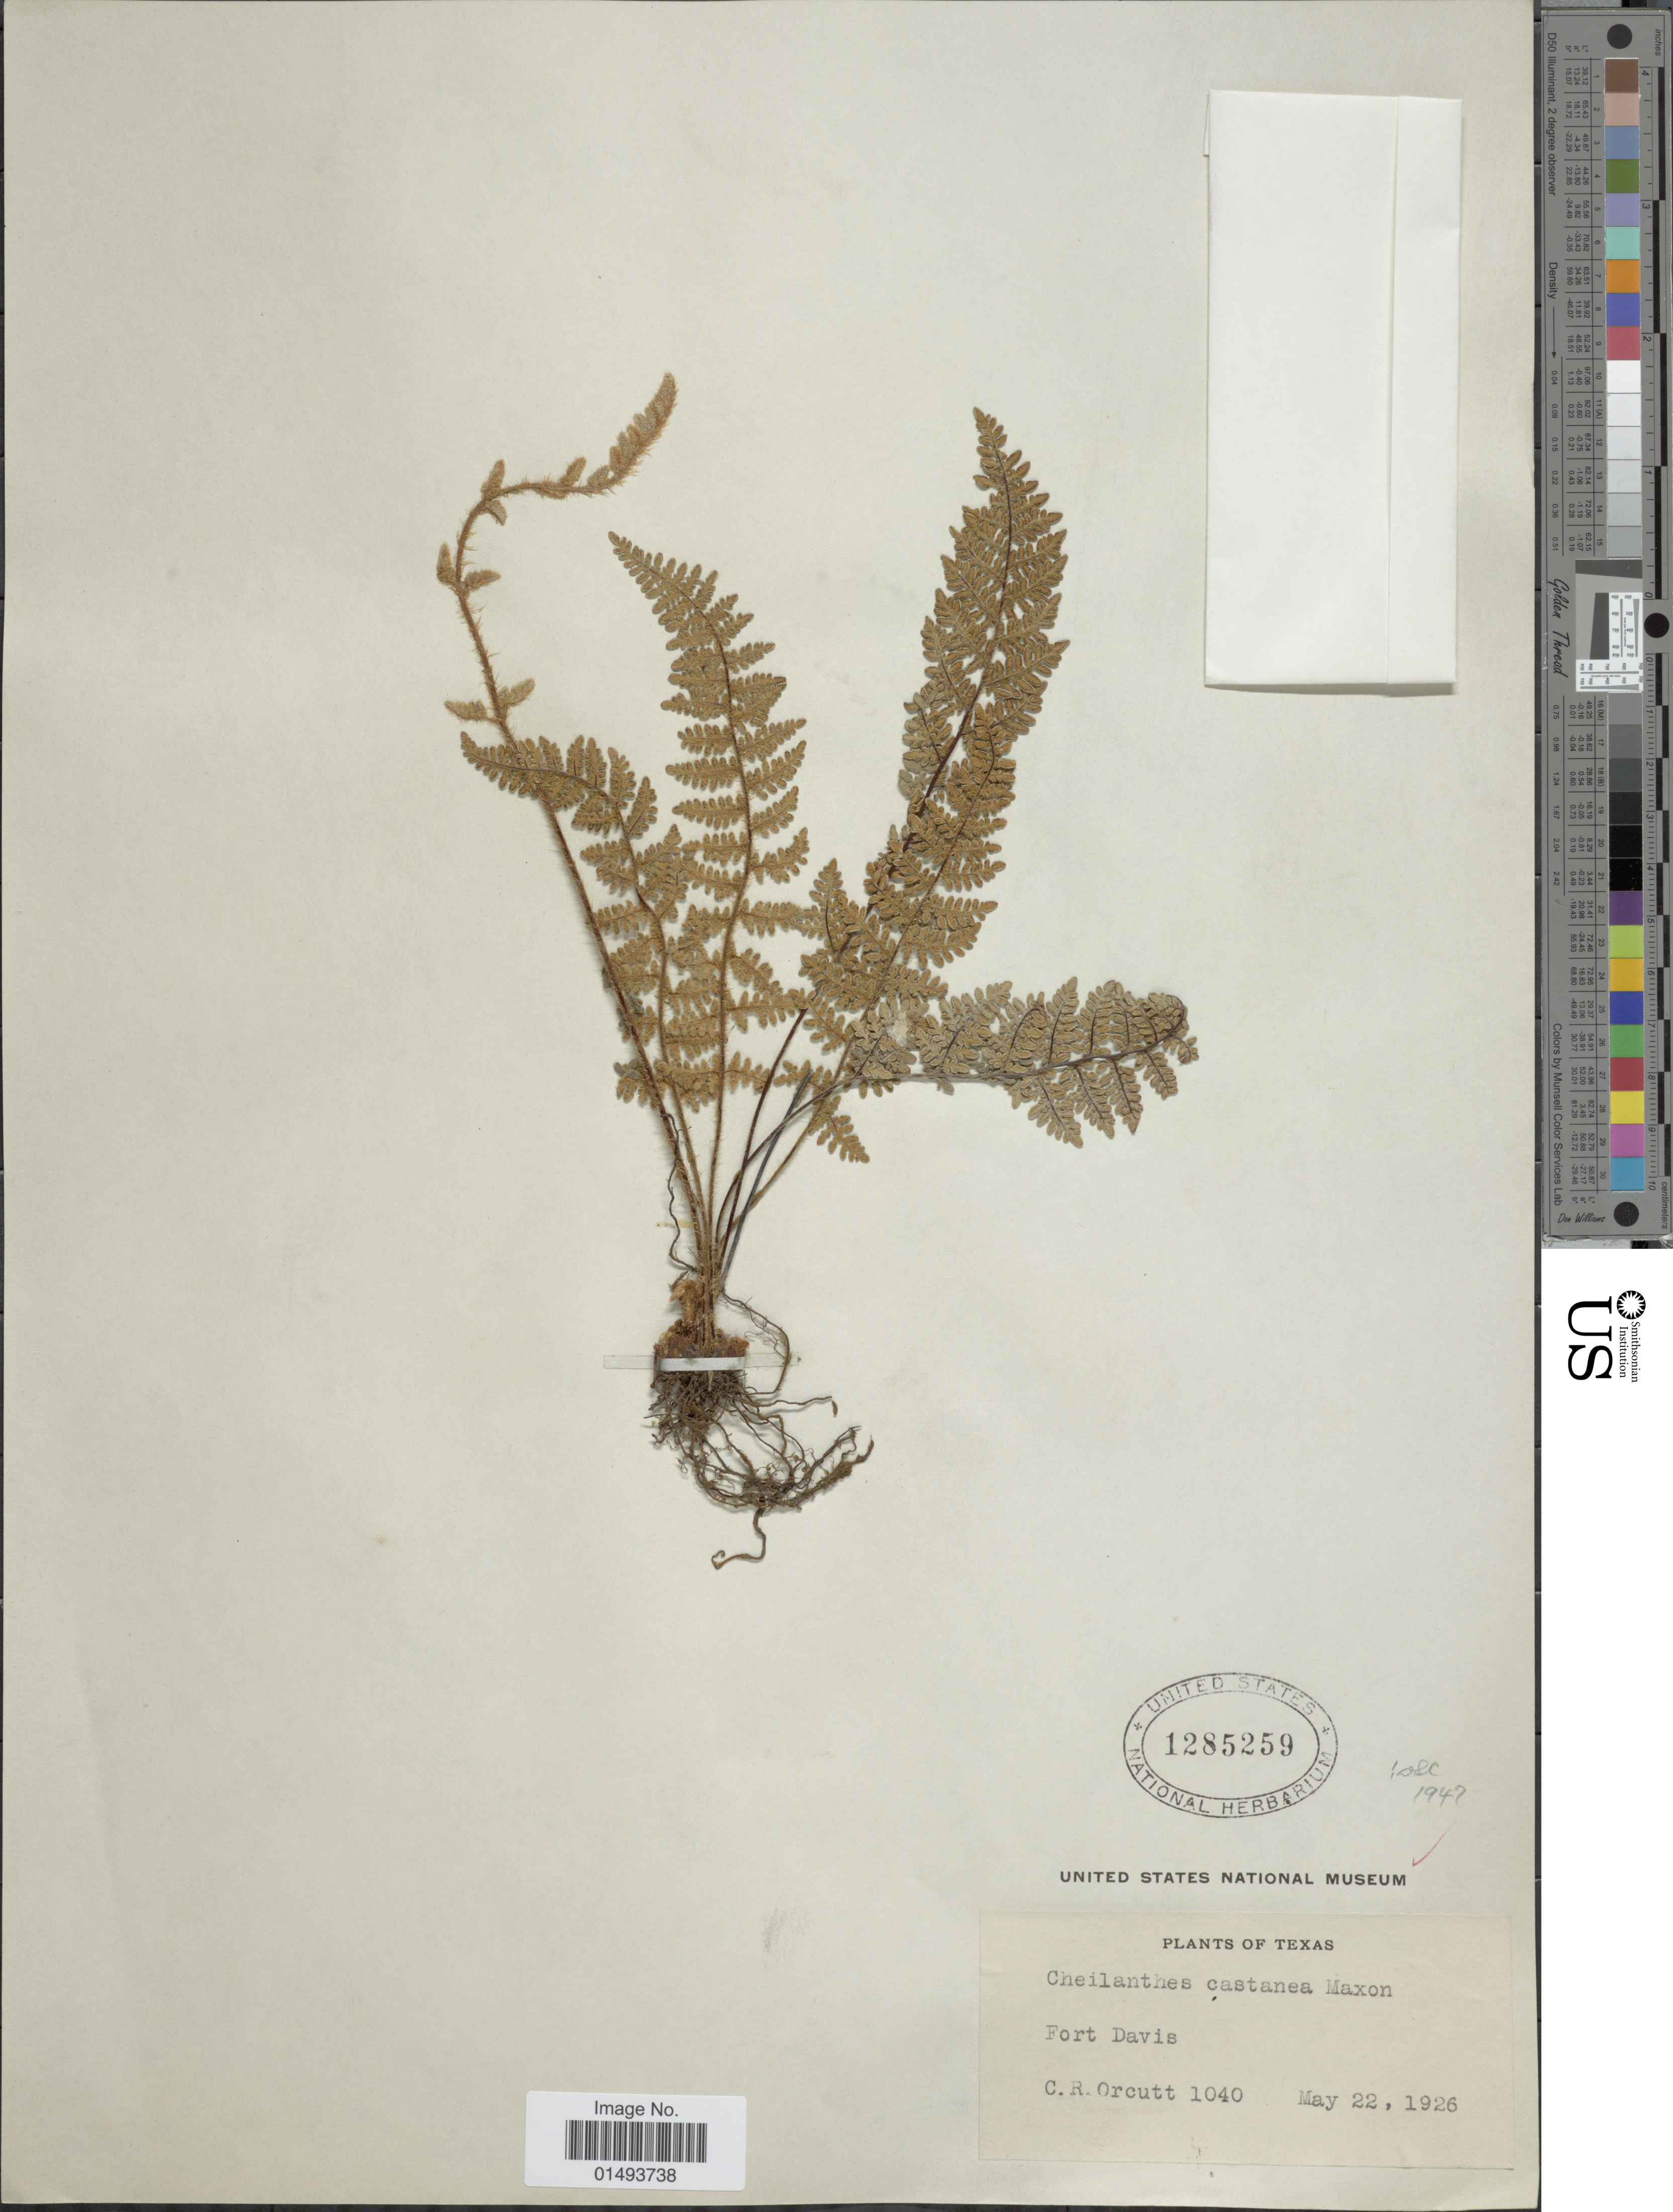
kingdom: Plantae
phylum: Tracheophyta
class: Polypodiopsida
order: Polypodiales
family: Pteridaceae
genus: Myriopteris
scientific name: Myriopteris rufa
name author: Fée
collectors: C. R. Orcutt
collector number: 1040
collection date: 1926-05-22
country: United States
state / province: Texas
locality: Plants of Texas, Fort Davis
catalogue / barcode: US 1285259